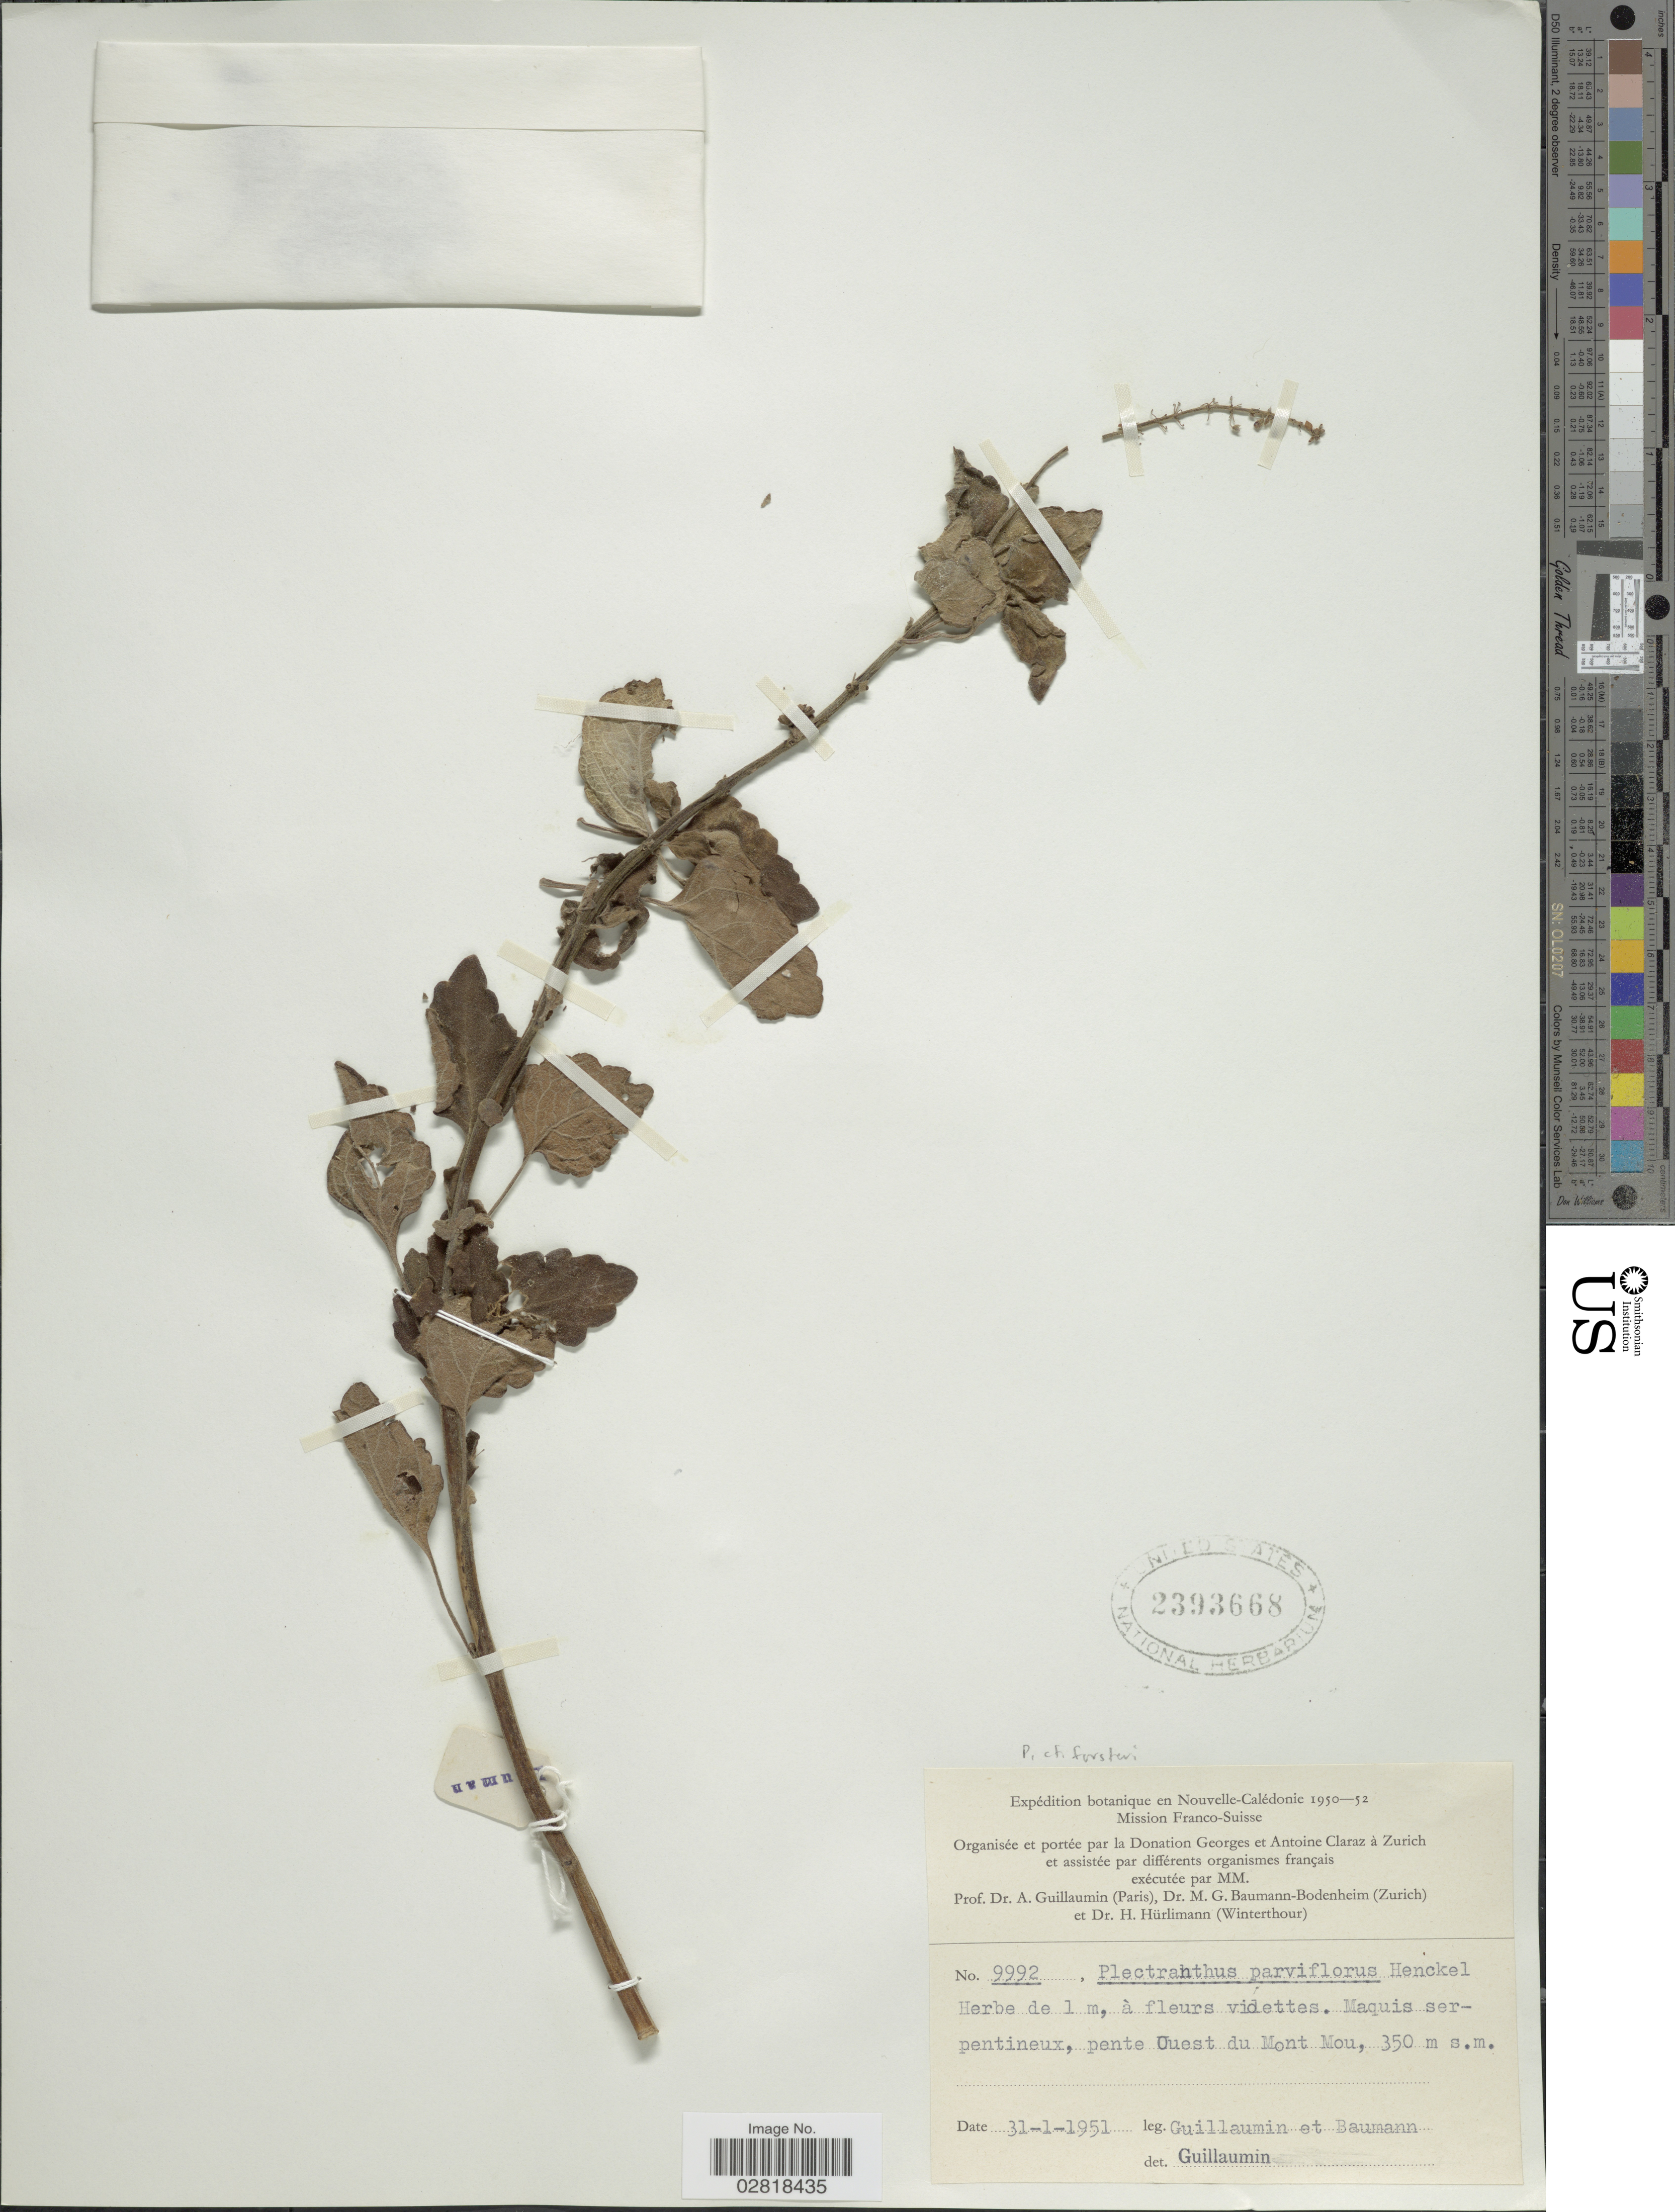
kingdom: Plantae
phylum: Tracheophyta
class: Magnoliopsida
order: Lamiales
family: Lamiaceae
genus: Coleus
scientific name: Coleus australis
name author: (Br.) A.J. Paton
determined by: Wagner, W. L., (BOT), Smithsonian Institution - National Museum of Natural History (UNITED STATES)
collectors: A. Guillaumin & M. G. Baumann-Bodenheim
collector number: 9992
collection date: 1951-01-31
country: New Caledonia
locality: Pente Ouest du Mont Mou.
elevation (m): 350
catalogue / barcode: US 2393668